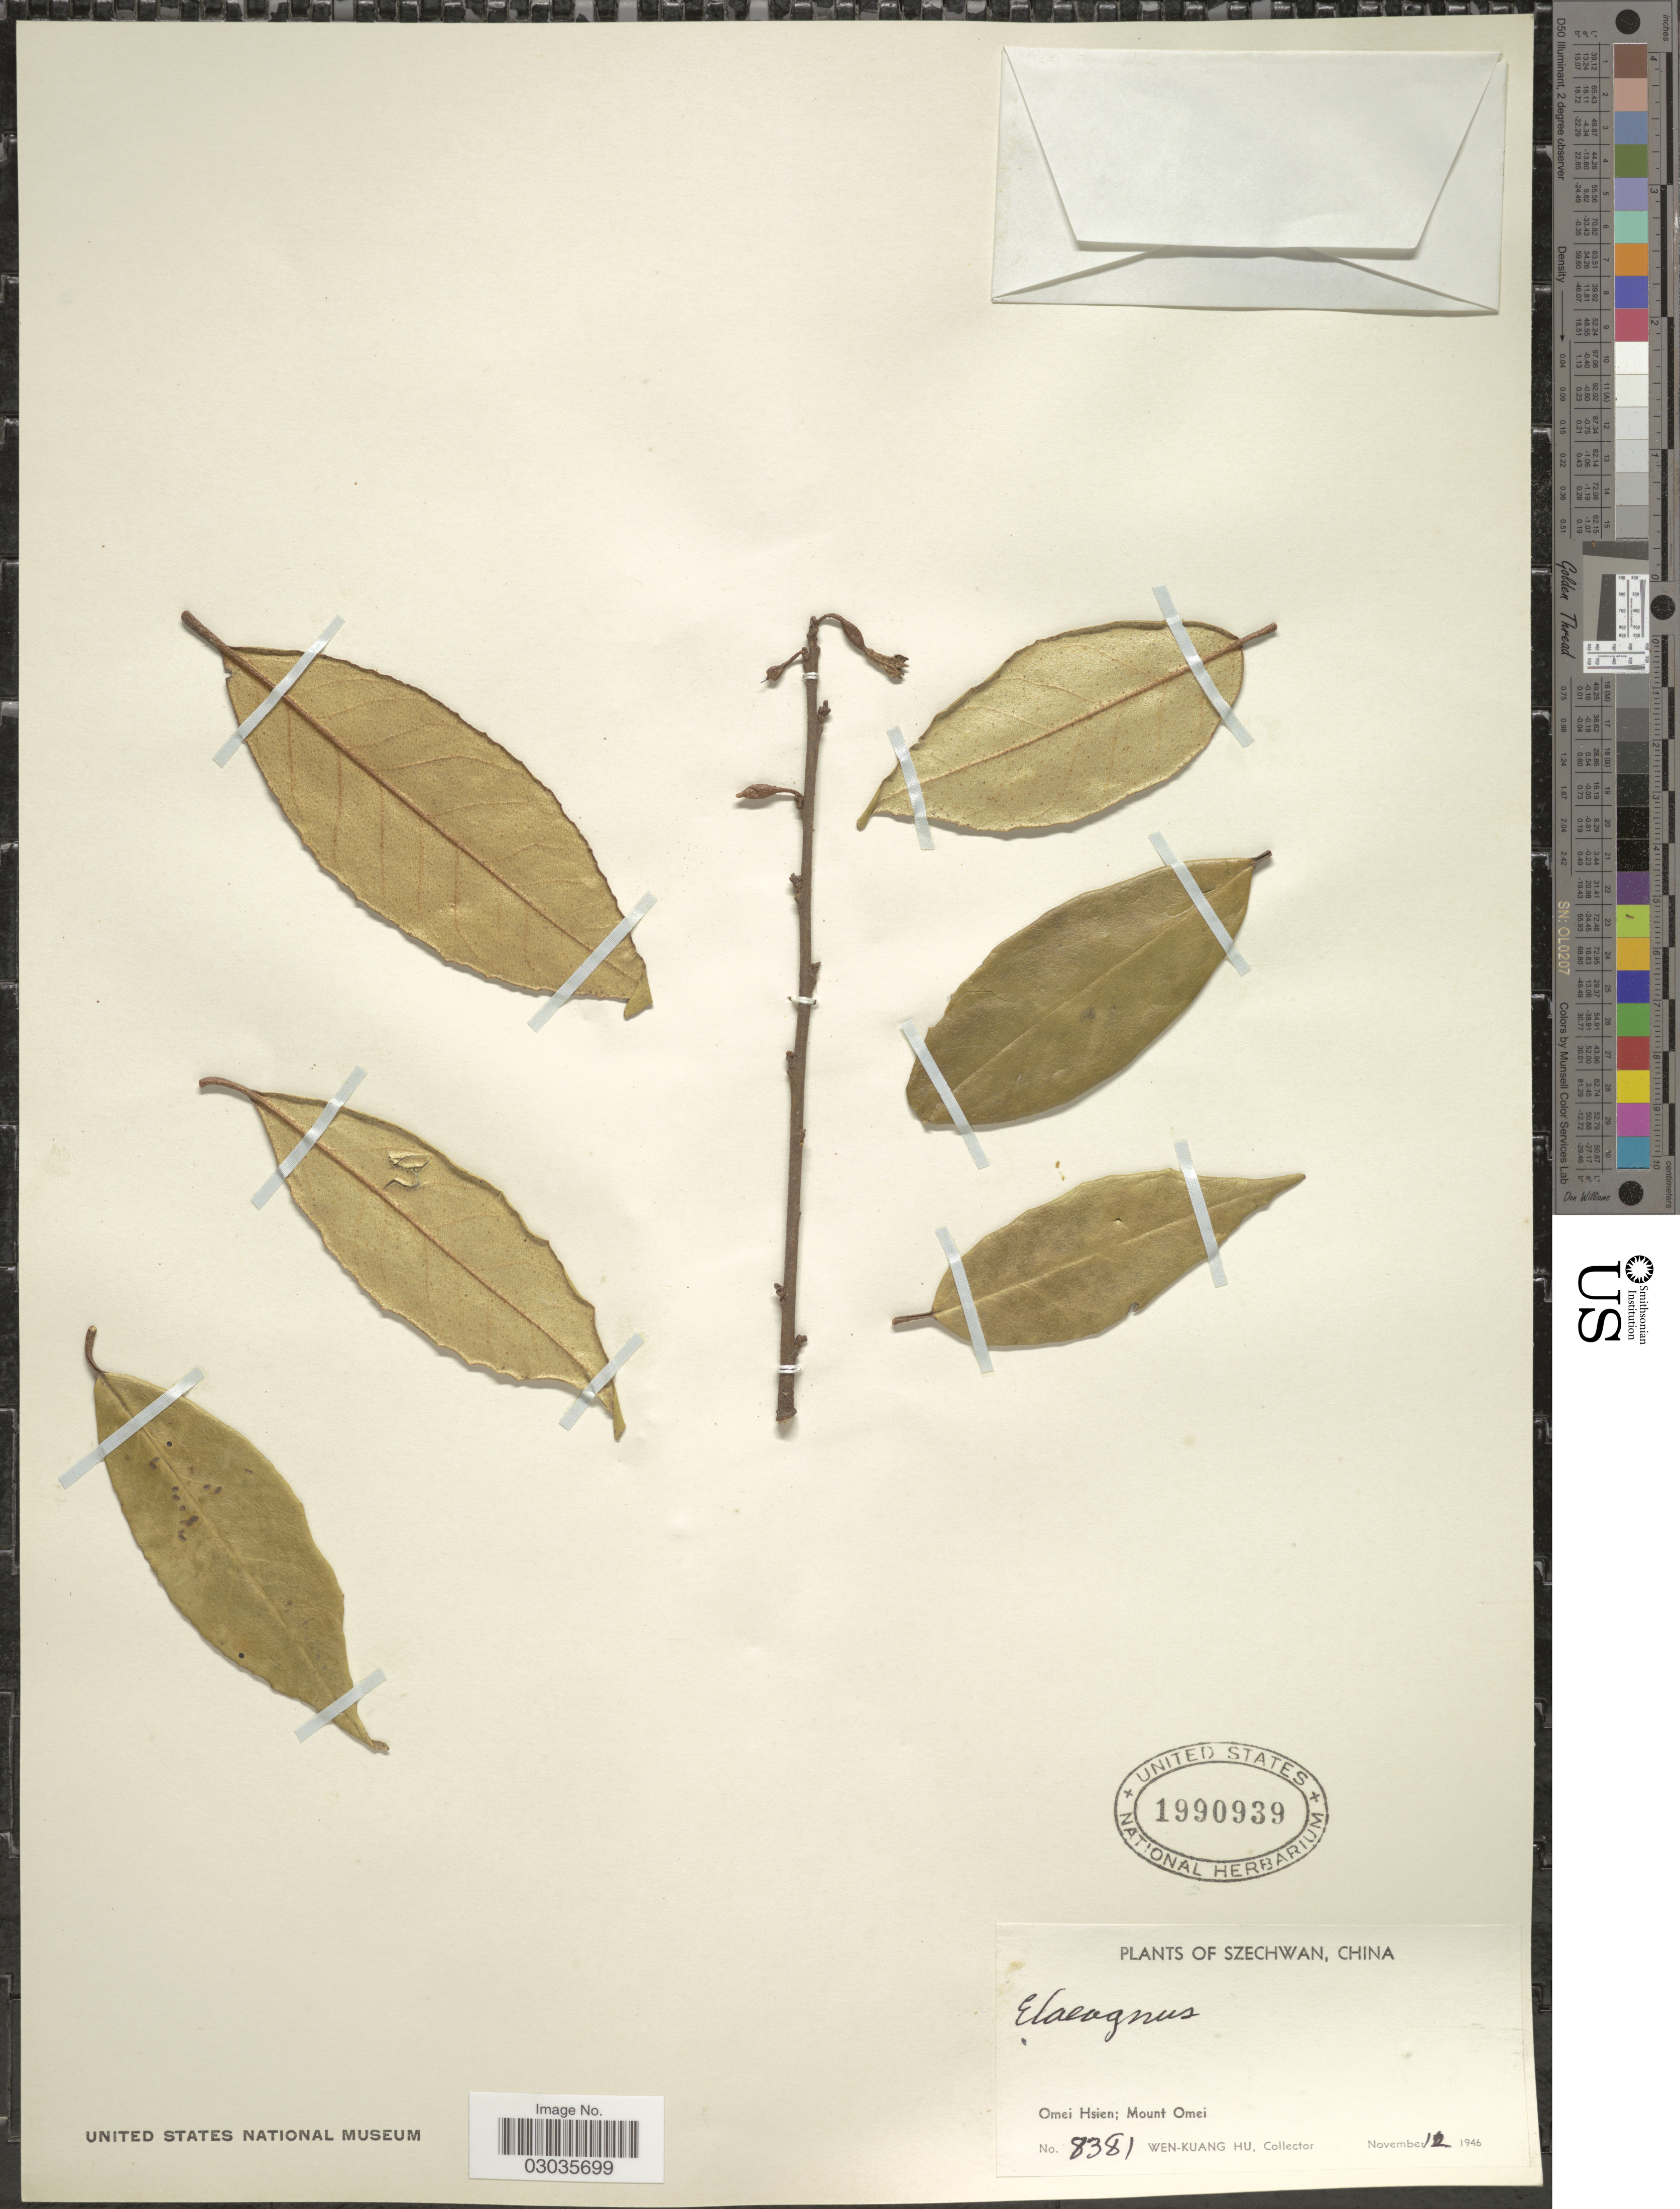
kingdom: Plantae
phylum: Tracheophyta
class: Magnoliopsida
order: Rosales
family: Elaeagnaceae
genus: Elaeagnus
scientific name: Elaeagnus sp.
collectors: W. K. Hu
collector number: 8381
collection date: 1946-11-12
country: China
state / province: Sichuan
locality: Szechwan. Omei Hsien; Mount Omei.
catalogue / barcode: US 1990939